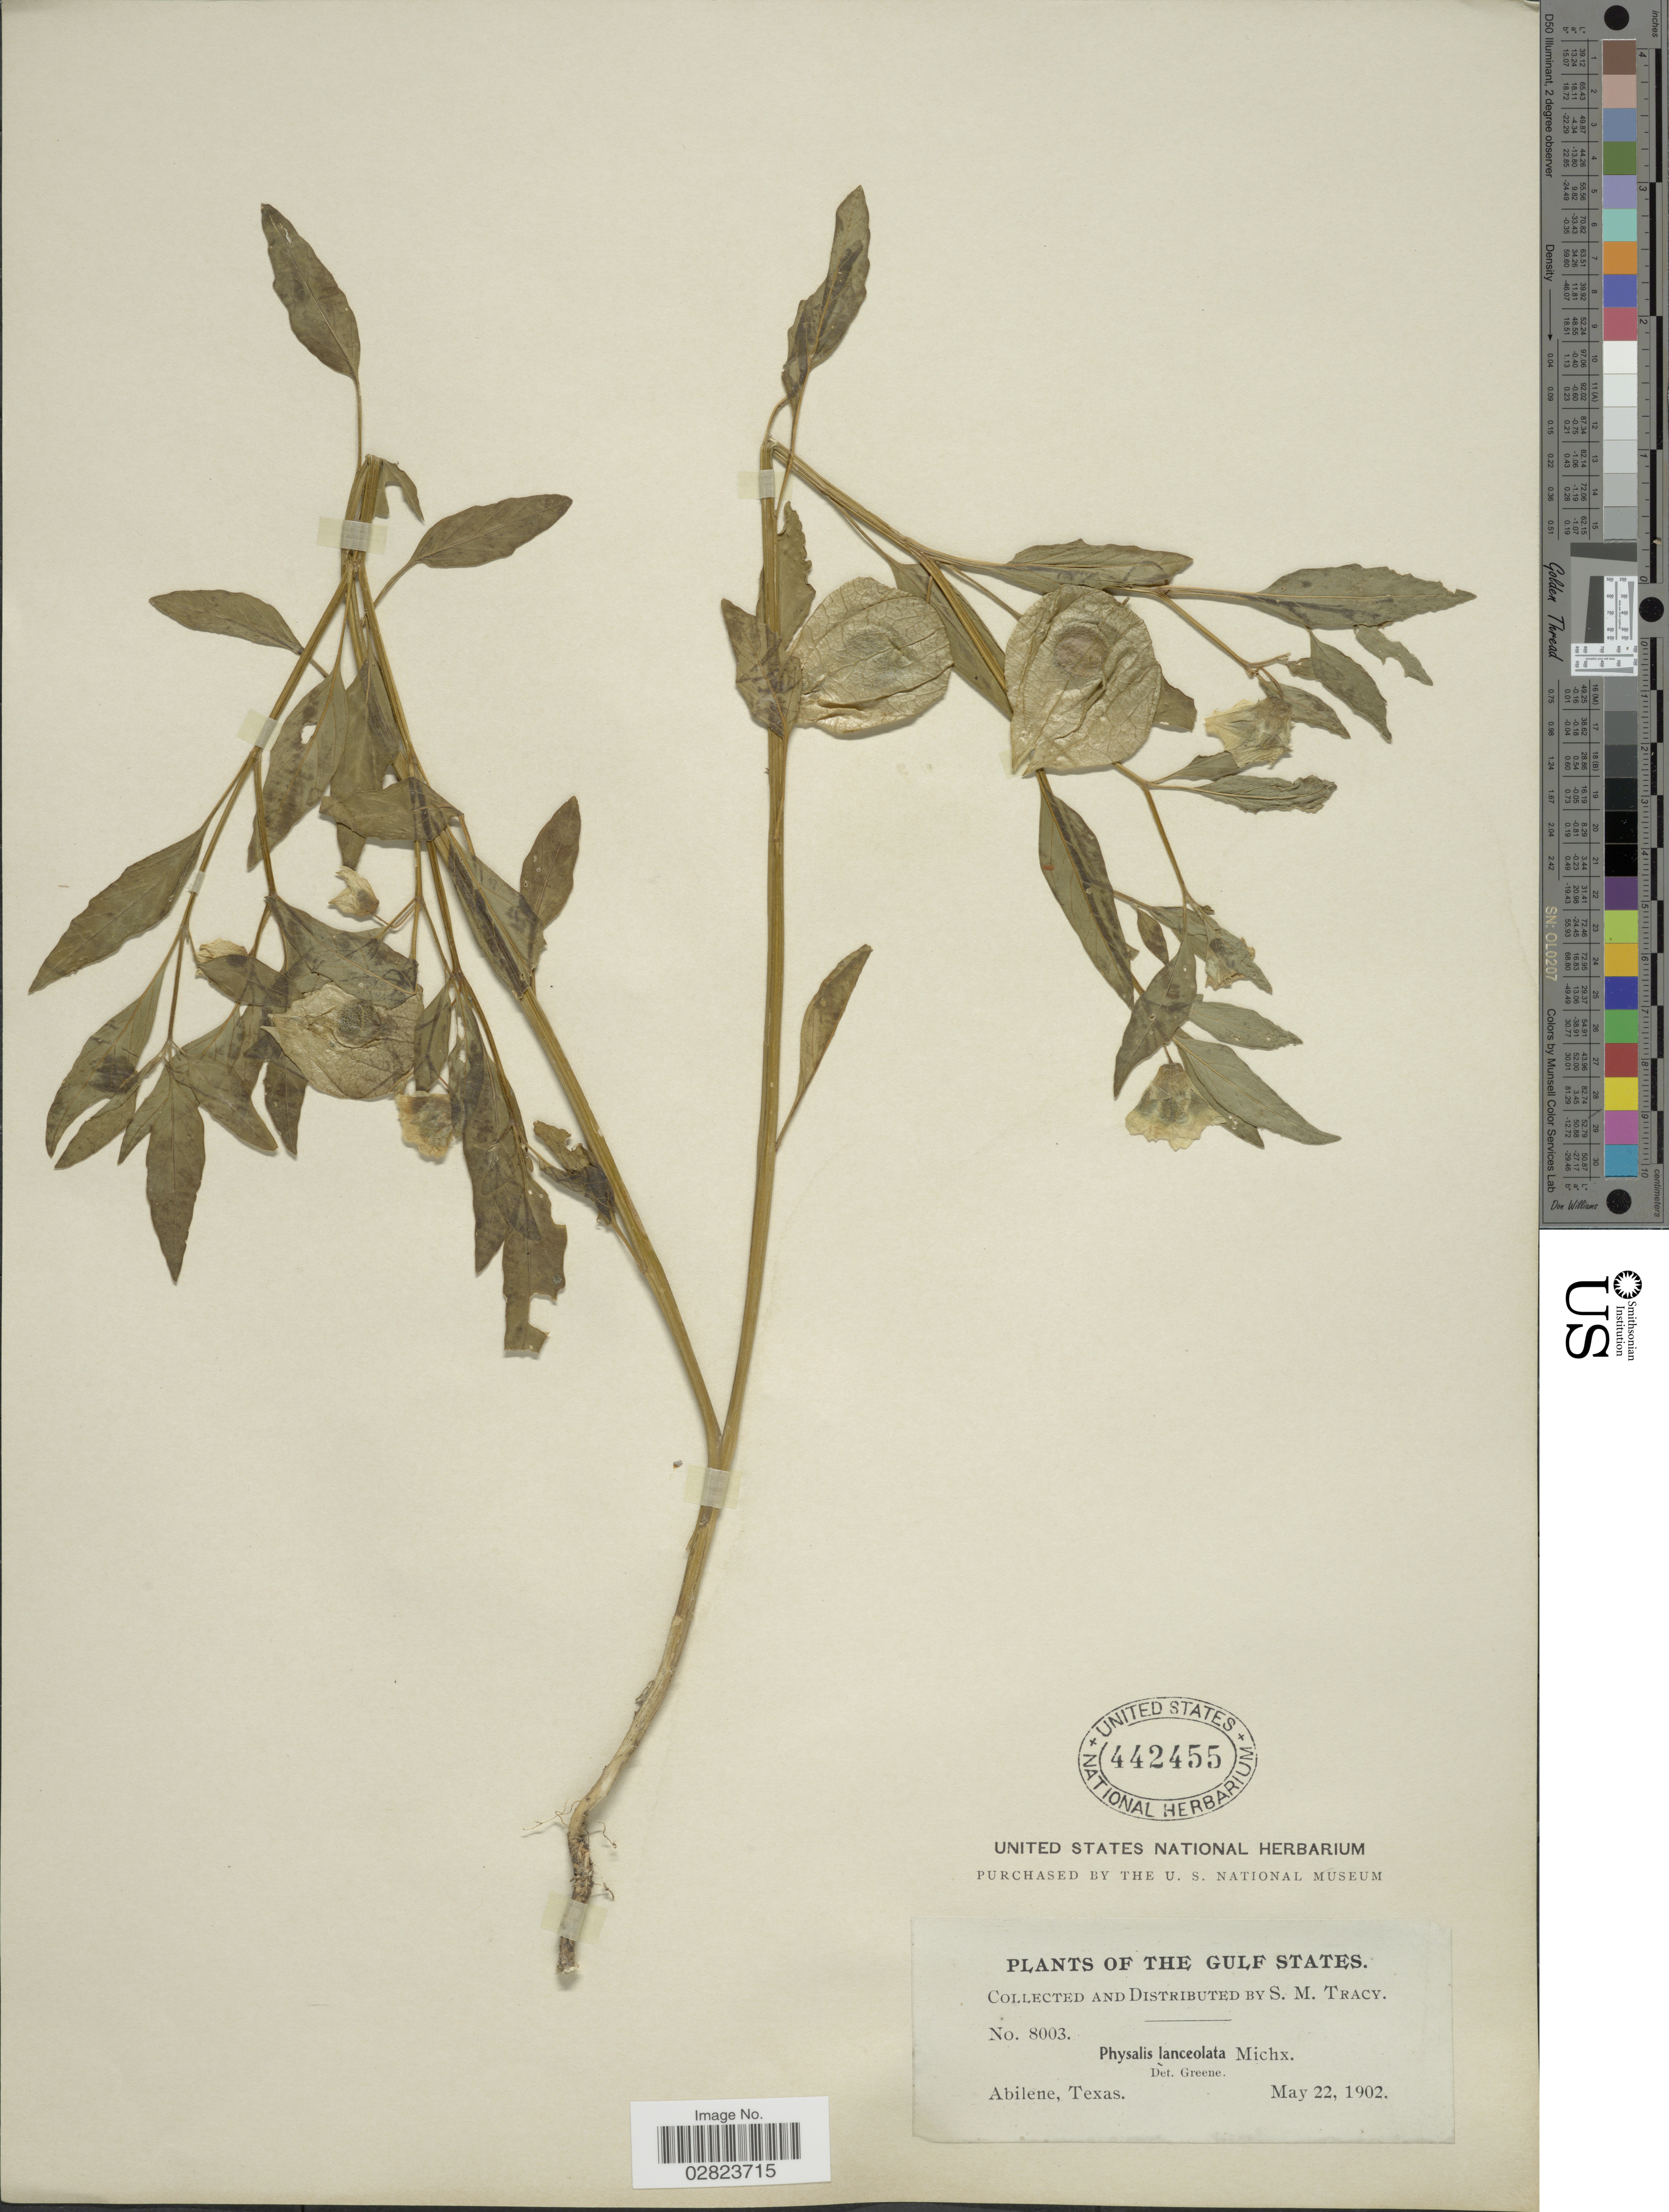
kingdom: Plantae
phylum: Tracheophyta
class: Magnoliopsida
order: Solanales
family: Solanaceae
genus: Physalis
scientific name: Physalis lanceolata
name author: Michx.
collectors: S. M. Tracy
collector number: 8003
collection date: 1902-05-22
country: United States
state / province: Texas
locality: Gulf States. Abilene.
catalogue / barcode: US 442455